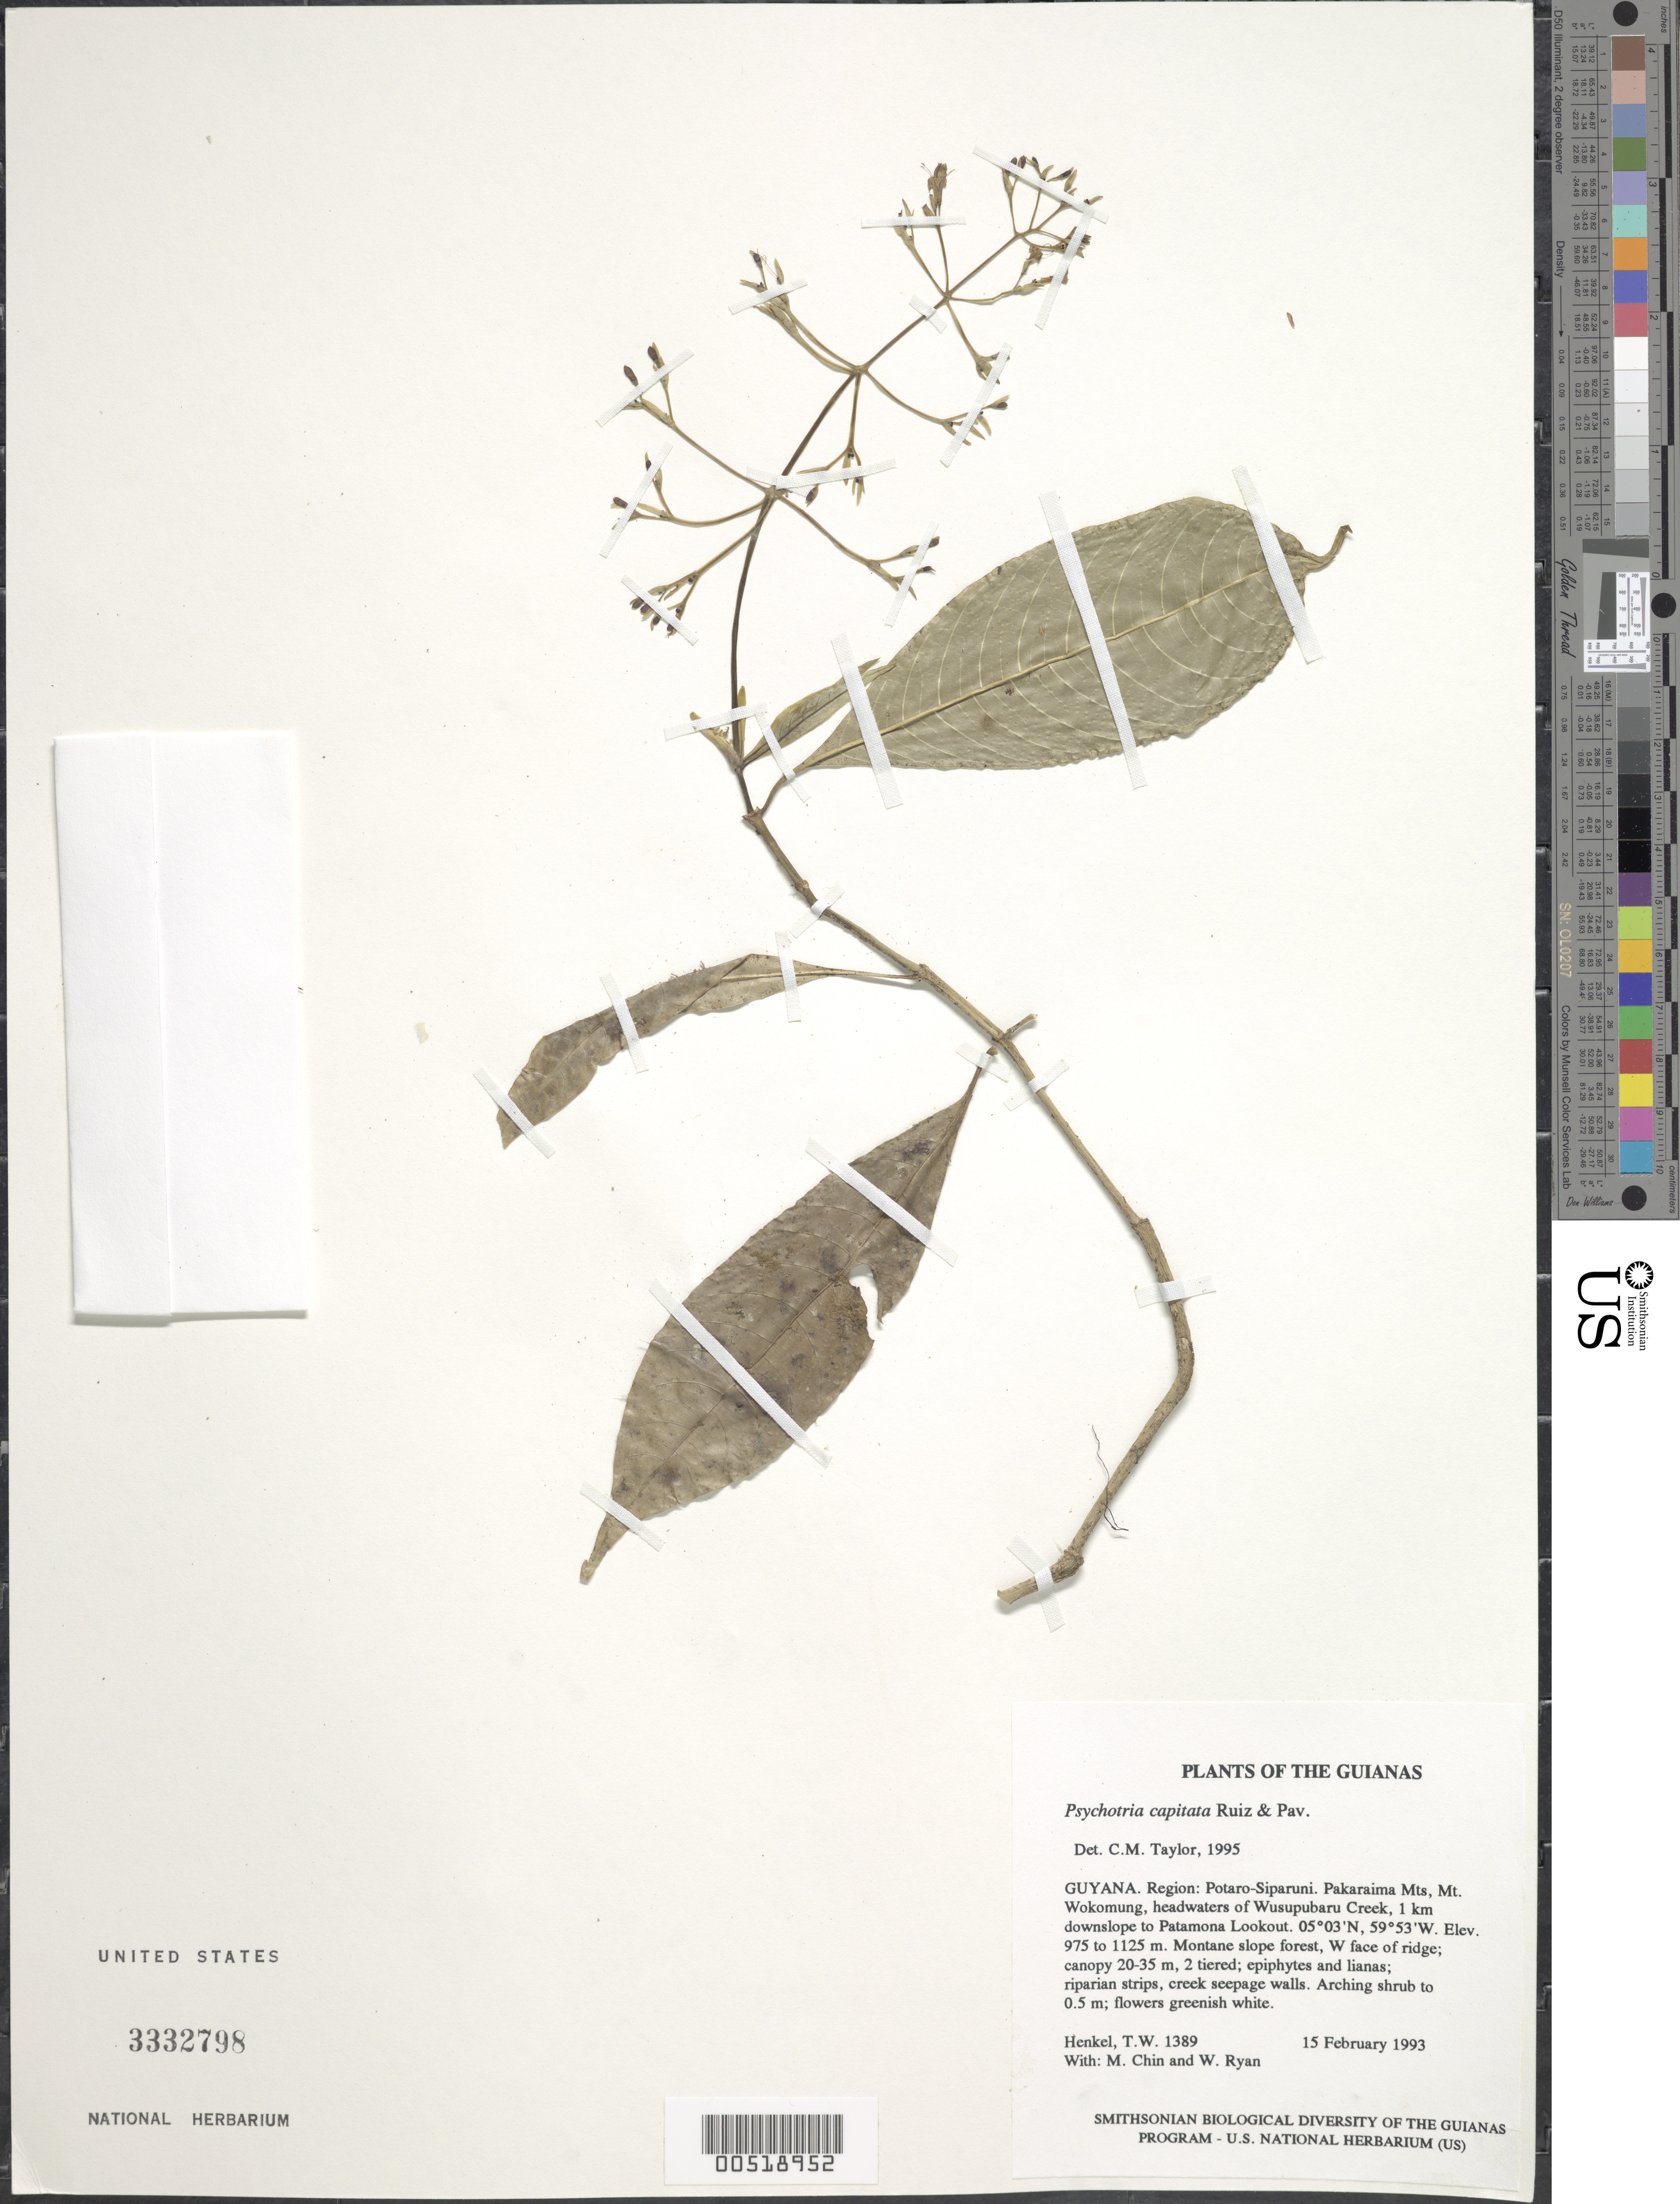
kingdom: Plantae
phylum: Tracheophyta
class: Magnoliopsida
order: Gentianales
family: Rubiaceae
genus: Palicourea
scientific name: Palicourea violacea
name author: (Aubl.) A. Rich.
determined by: Kirkbride, J. H., Jr.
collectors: T. Henkel, M. Chin & W. Ryan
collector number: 1389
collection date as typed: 15 February 1993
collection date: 1993-02-15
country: Guyana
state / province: Potaro-Siparuni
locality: Pakaraima Mts, Mt. Wokomung, headwaters of Wusupubaru Creek, 1 km downslope to Patamona Lookout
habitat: Montane slope forest, W face of ridge; canopy 20-35 m, 2 tiered; epiphytes and lianas; riparian strips, creek seepage walls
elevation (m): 975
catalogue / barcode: US 3332798